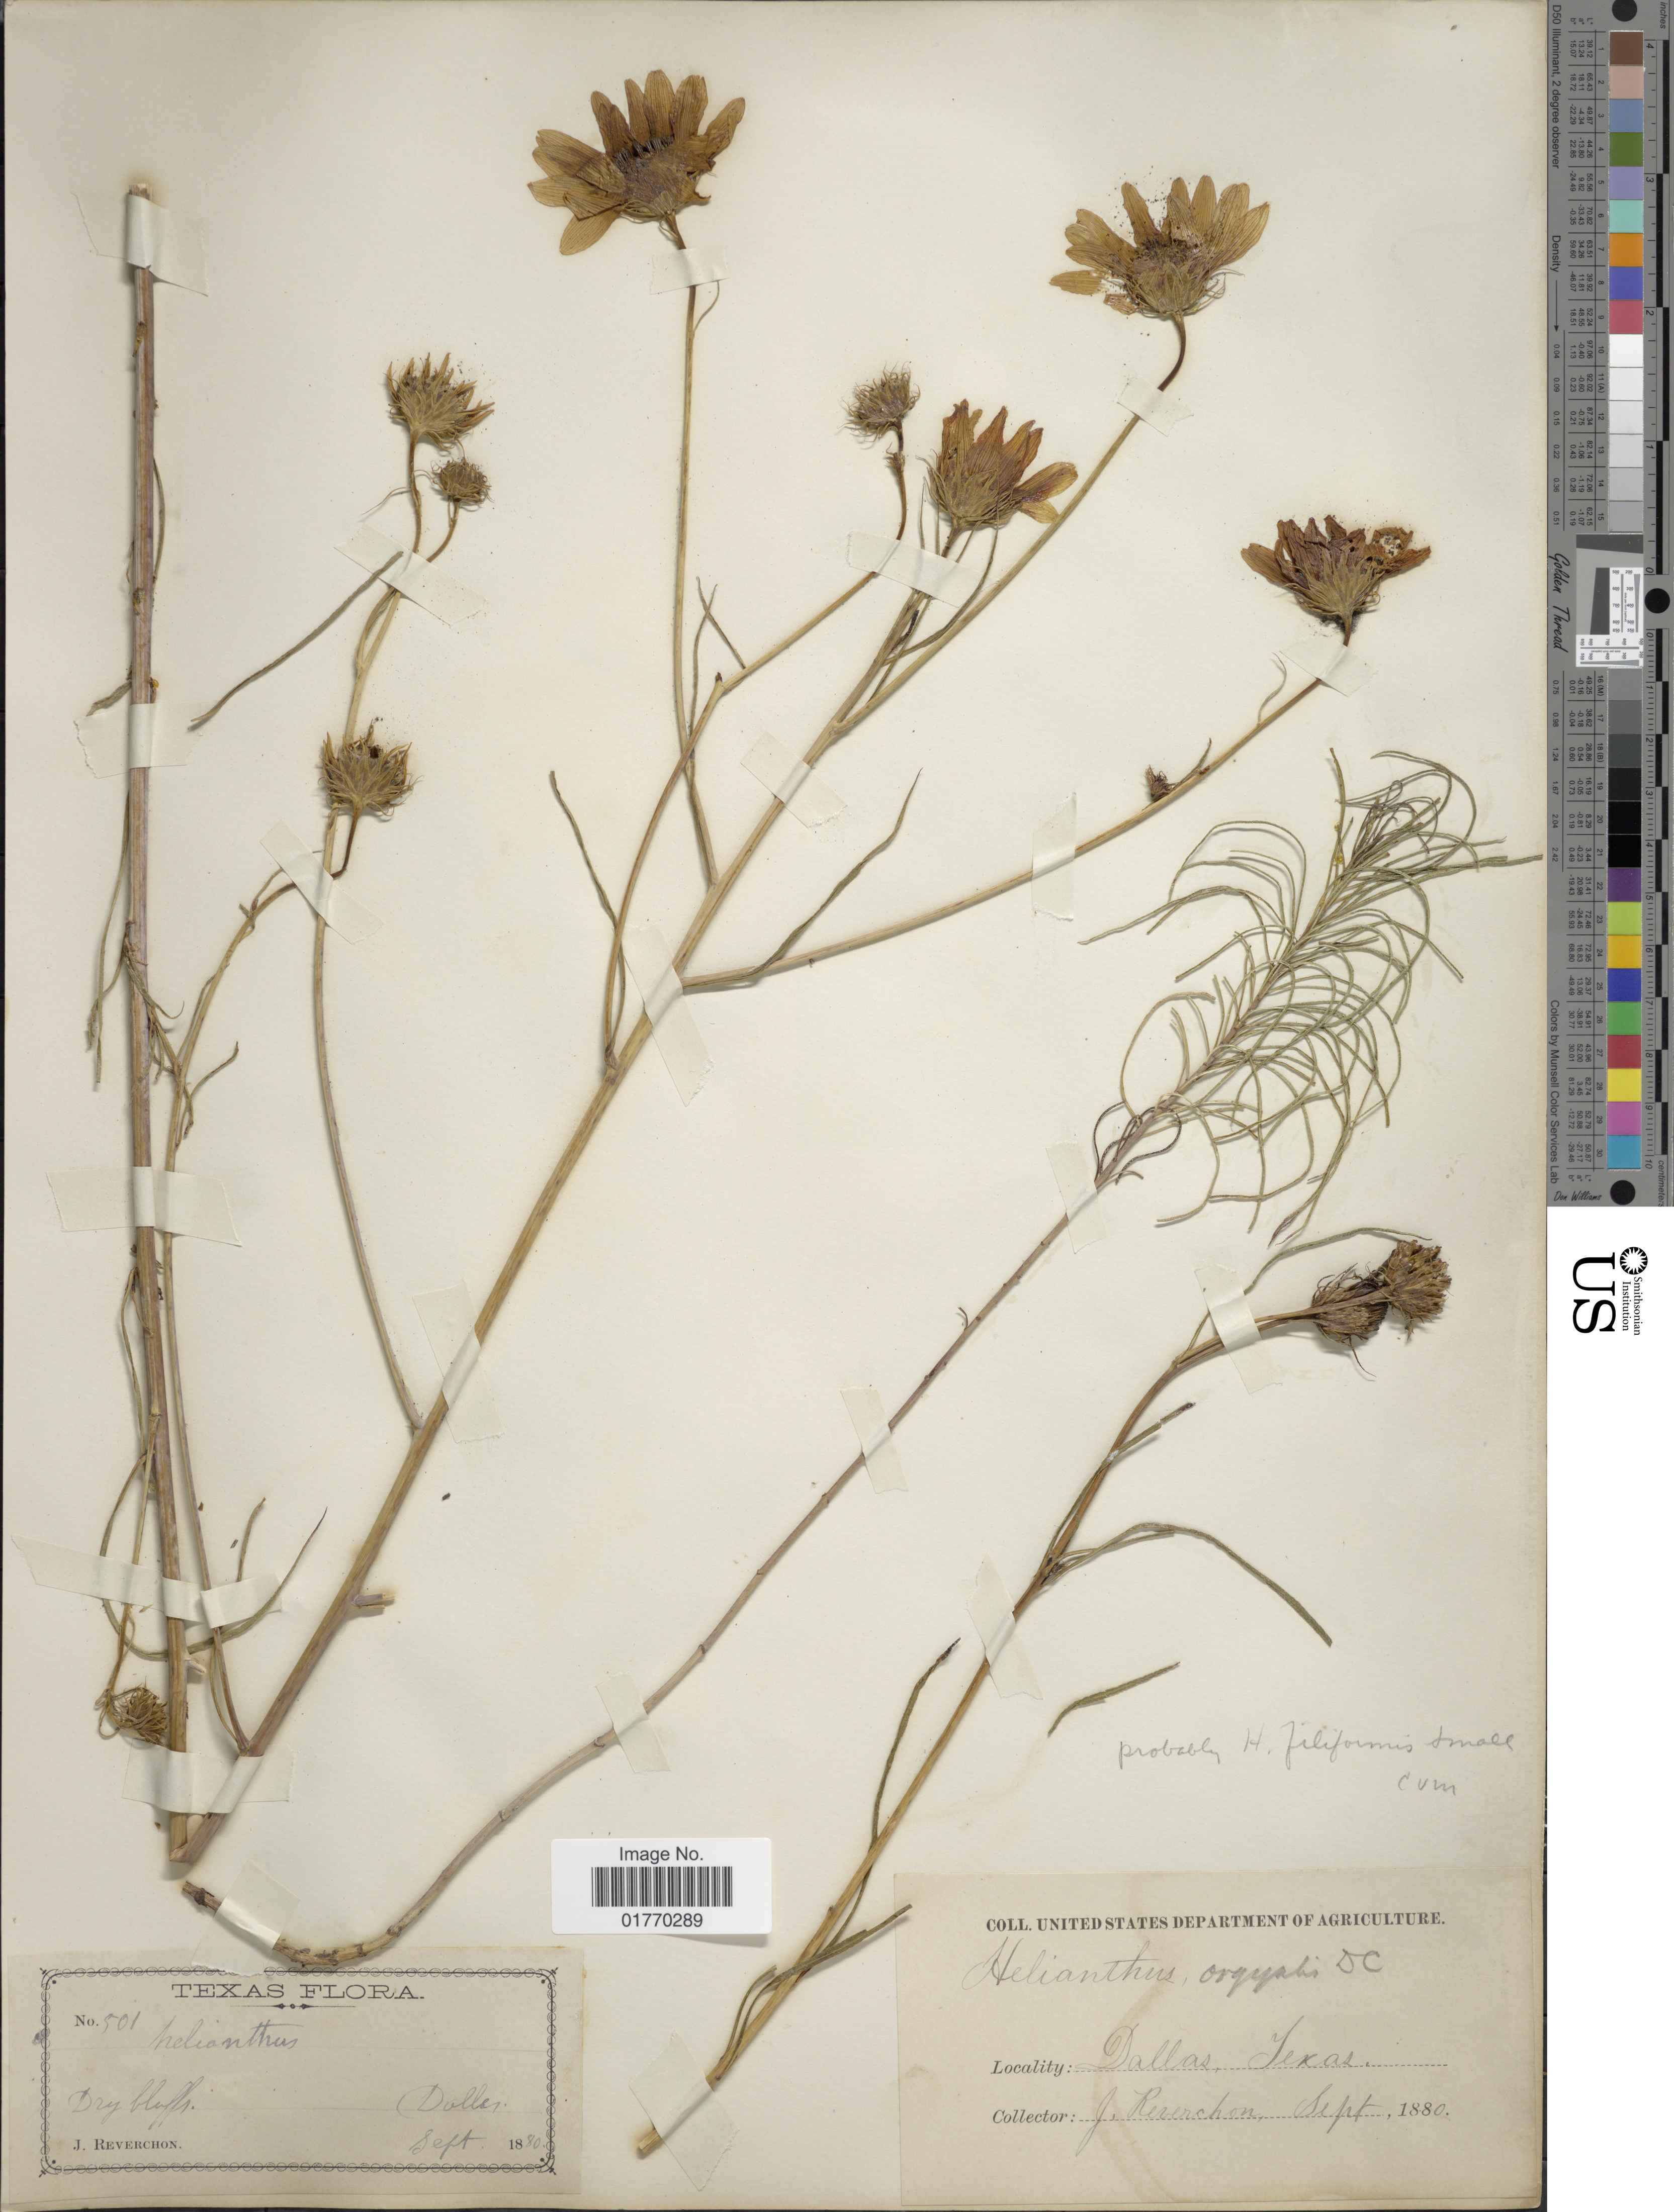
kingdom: Plantae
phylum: Tracheophyta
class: Magnoliopsida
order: Asterales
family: Asteraceae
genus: Helianthus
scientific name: Helianthus filiformis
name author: Small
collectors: J. Reverchon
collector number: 501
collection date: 1880-09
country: United States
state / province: Texas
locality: Dallas